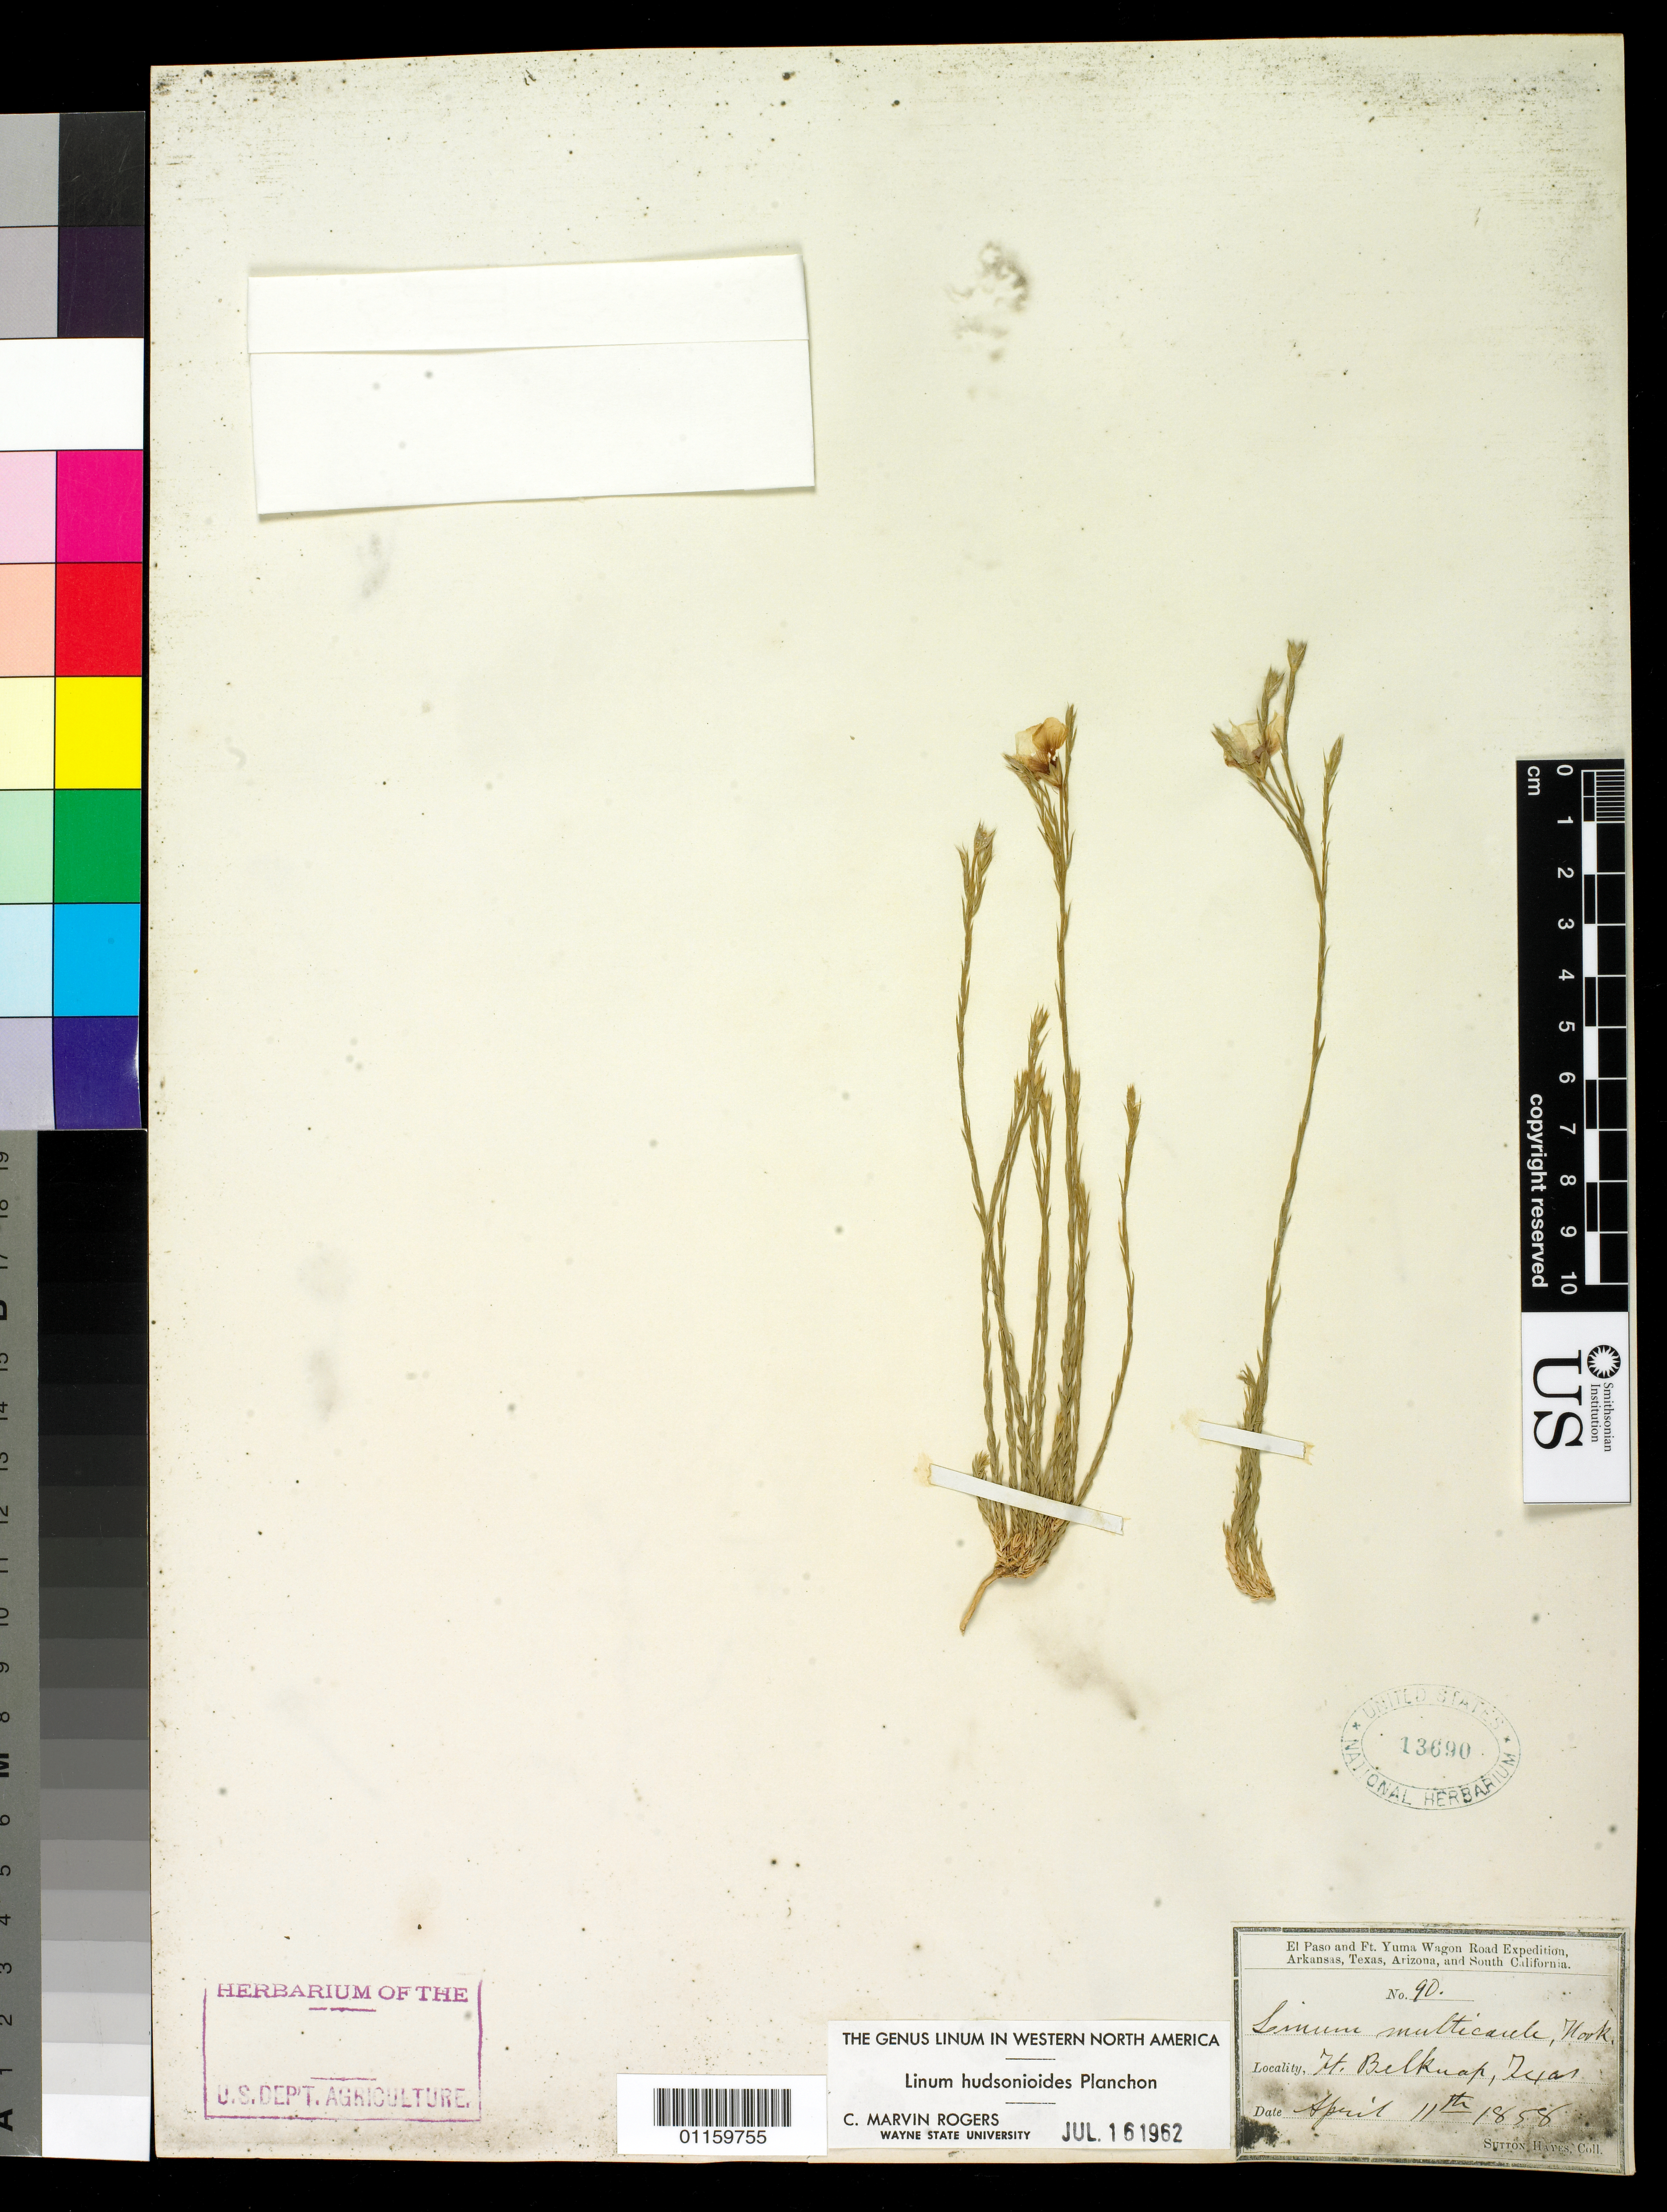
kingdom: Plantae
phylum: Tracheophyta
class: Magnoliopsida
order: Malpighiales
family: Linaceae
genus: Linum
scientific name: Linum hudsonioides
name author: Planch.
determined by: Rogers, C. M.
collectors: S. Hayes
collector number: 90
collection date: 1858-04-11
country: United States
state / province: Texas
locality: Fort Belknap.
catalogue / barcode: US 13690